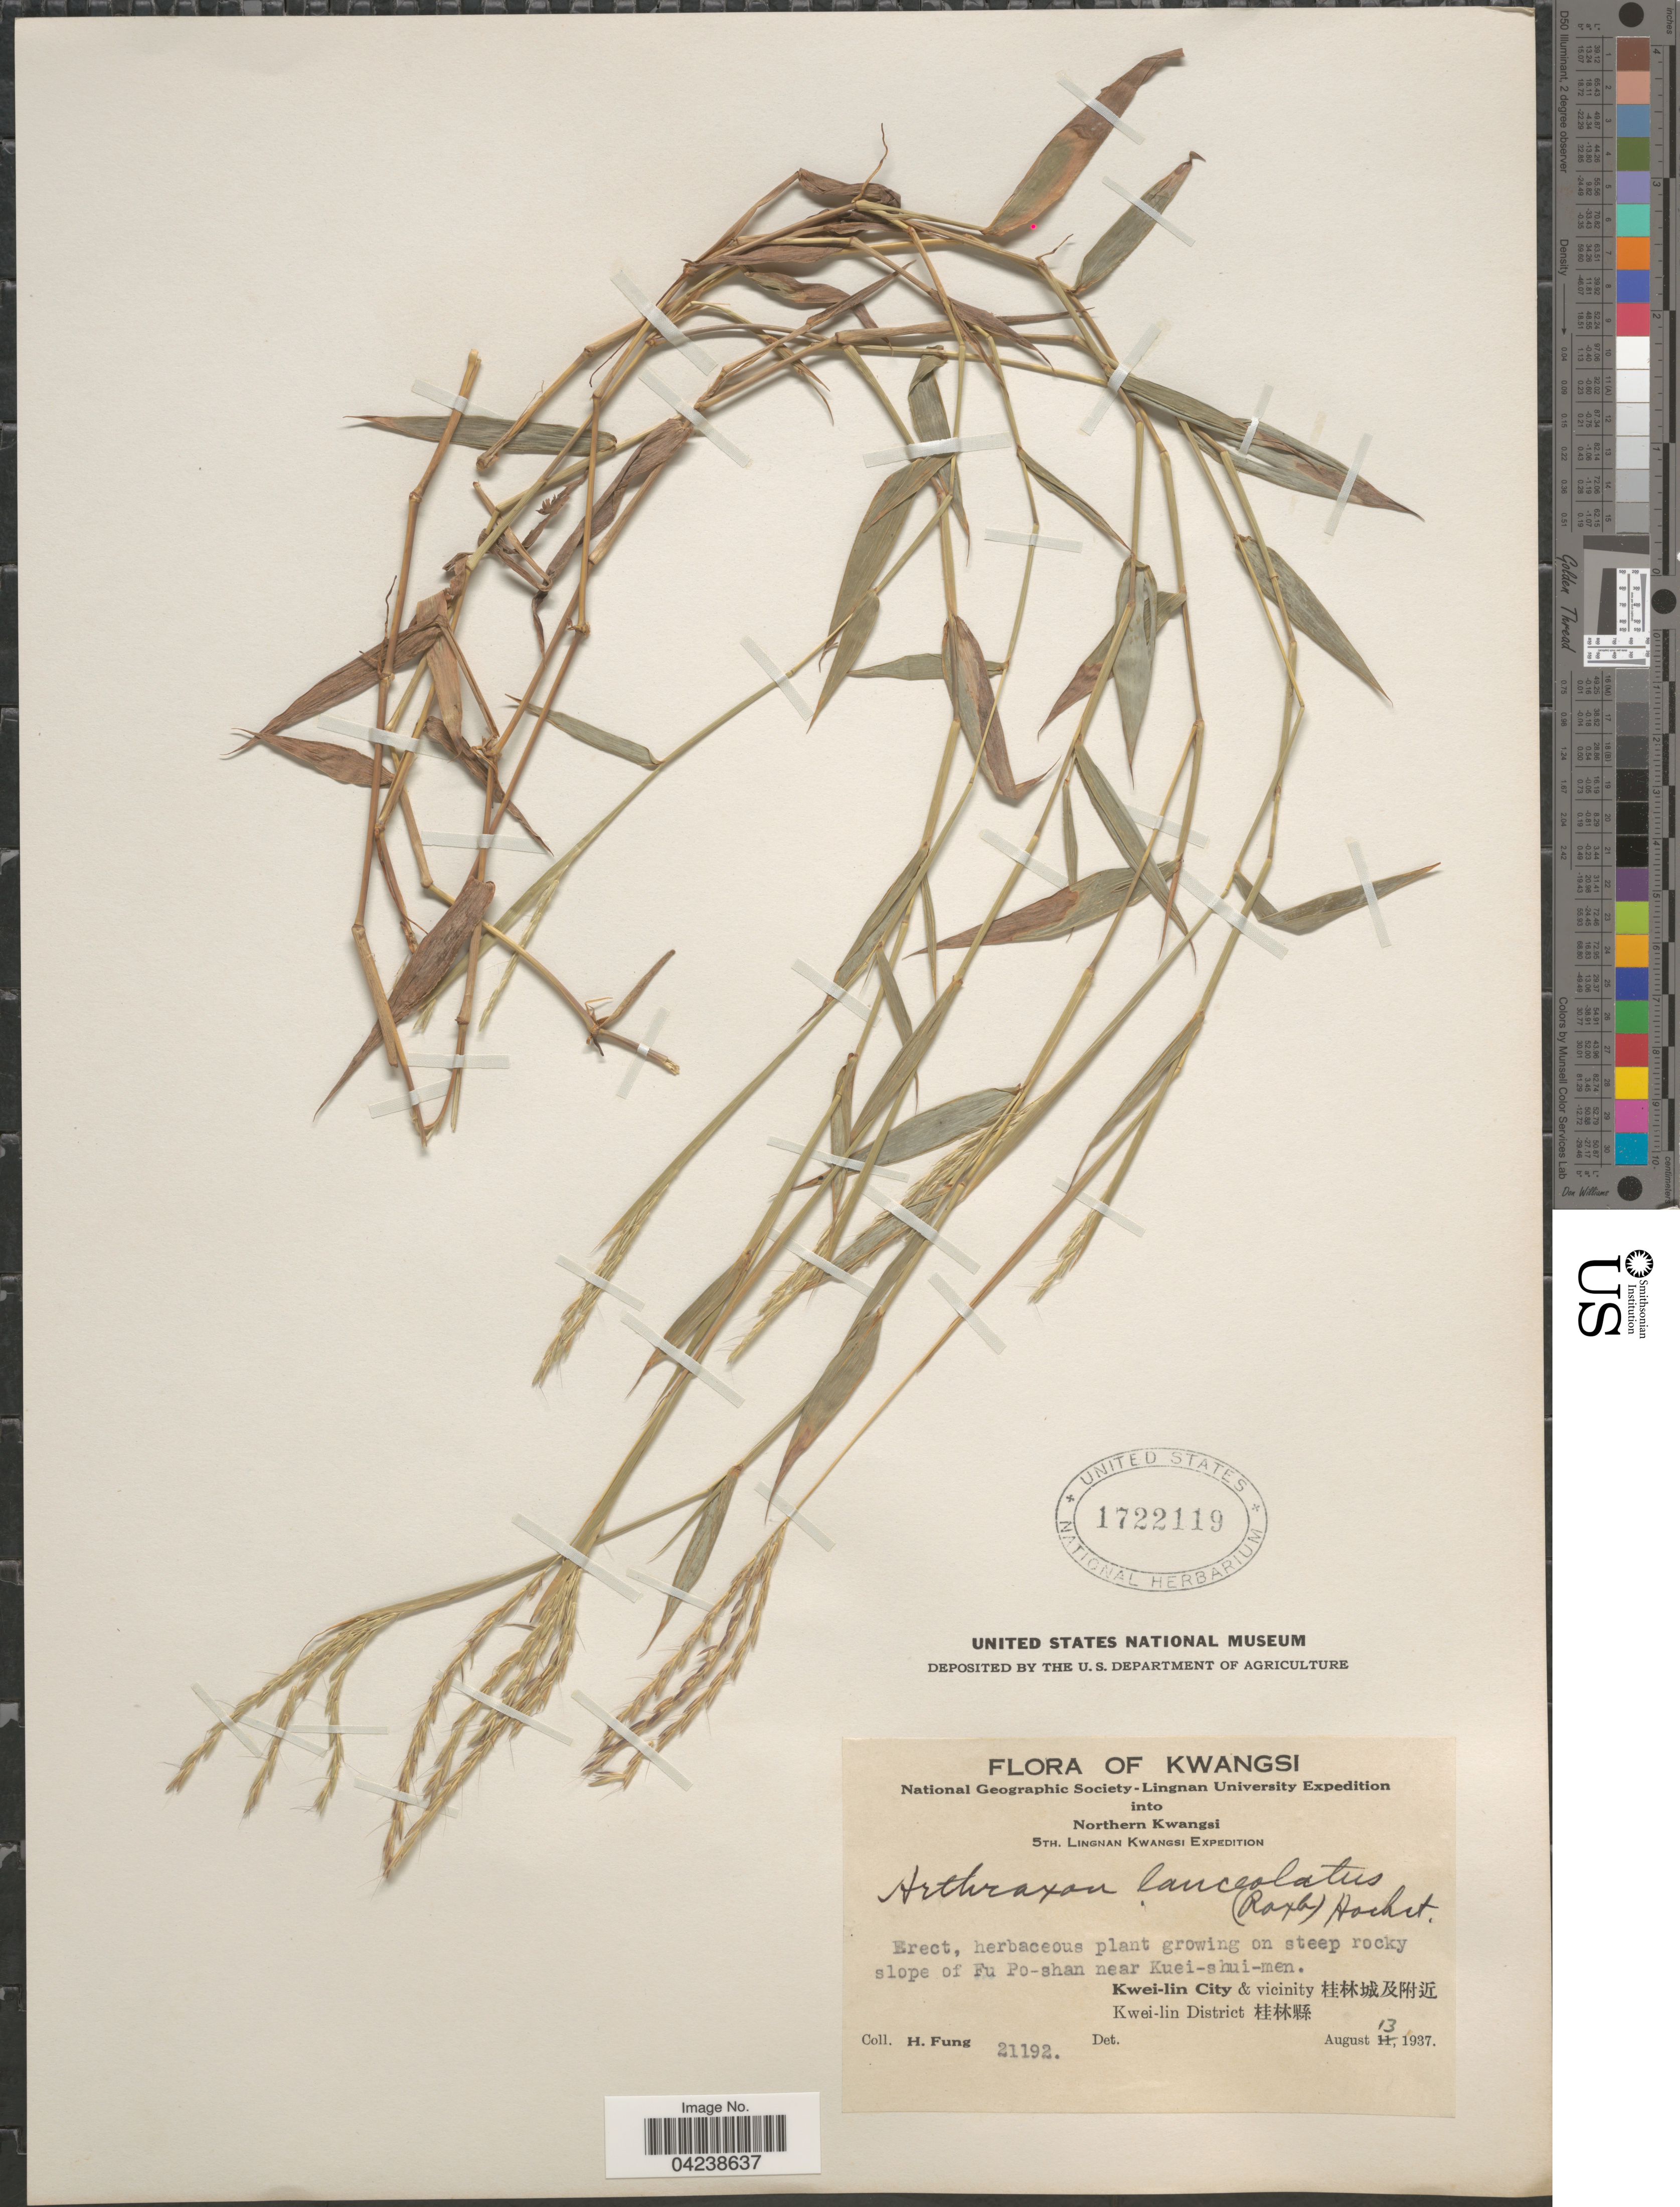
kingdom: Plantae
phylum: Tracheophyta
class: Liliopsida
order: Poales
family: Poaceae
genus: Arthraxon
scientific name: Arthraxon lanceolatus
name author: (Roxb.) Hochst.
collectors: H. Fung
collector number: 21192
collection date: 1937-08-13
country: China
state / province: Guangxi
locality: Kwangsi. National Geographic Society-Lingnan University Expedition into Northern Kwangsi. 5th. Lingnan Kwangsi Expedition. On steep rocky slope of Fu Po-shan near Kuei-shui-men. Kwei-lin City & vicinity X. Kwei-lin District X.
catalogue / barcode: US 1722119